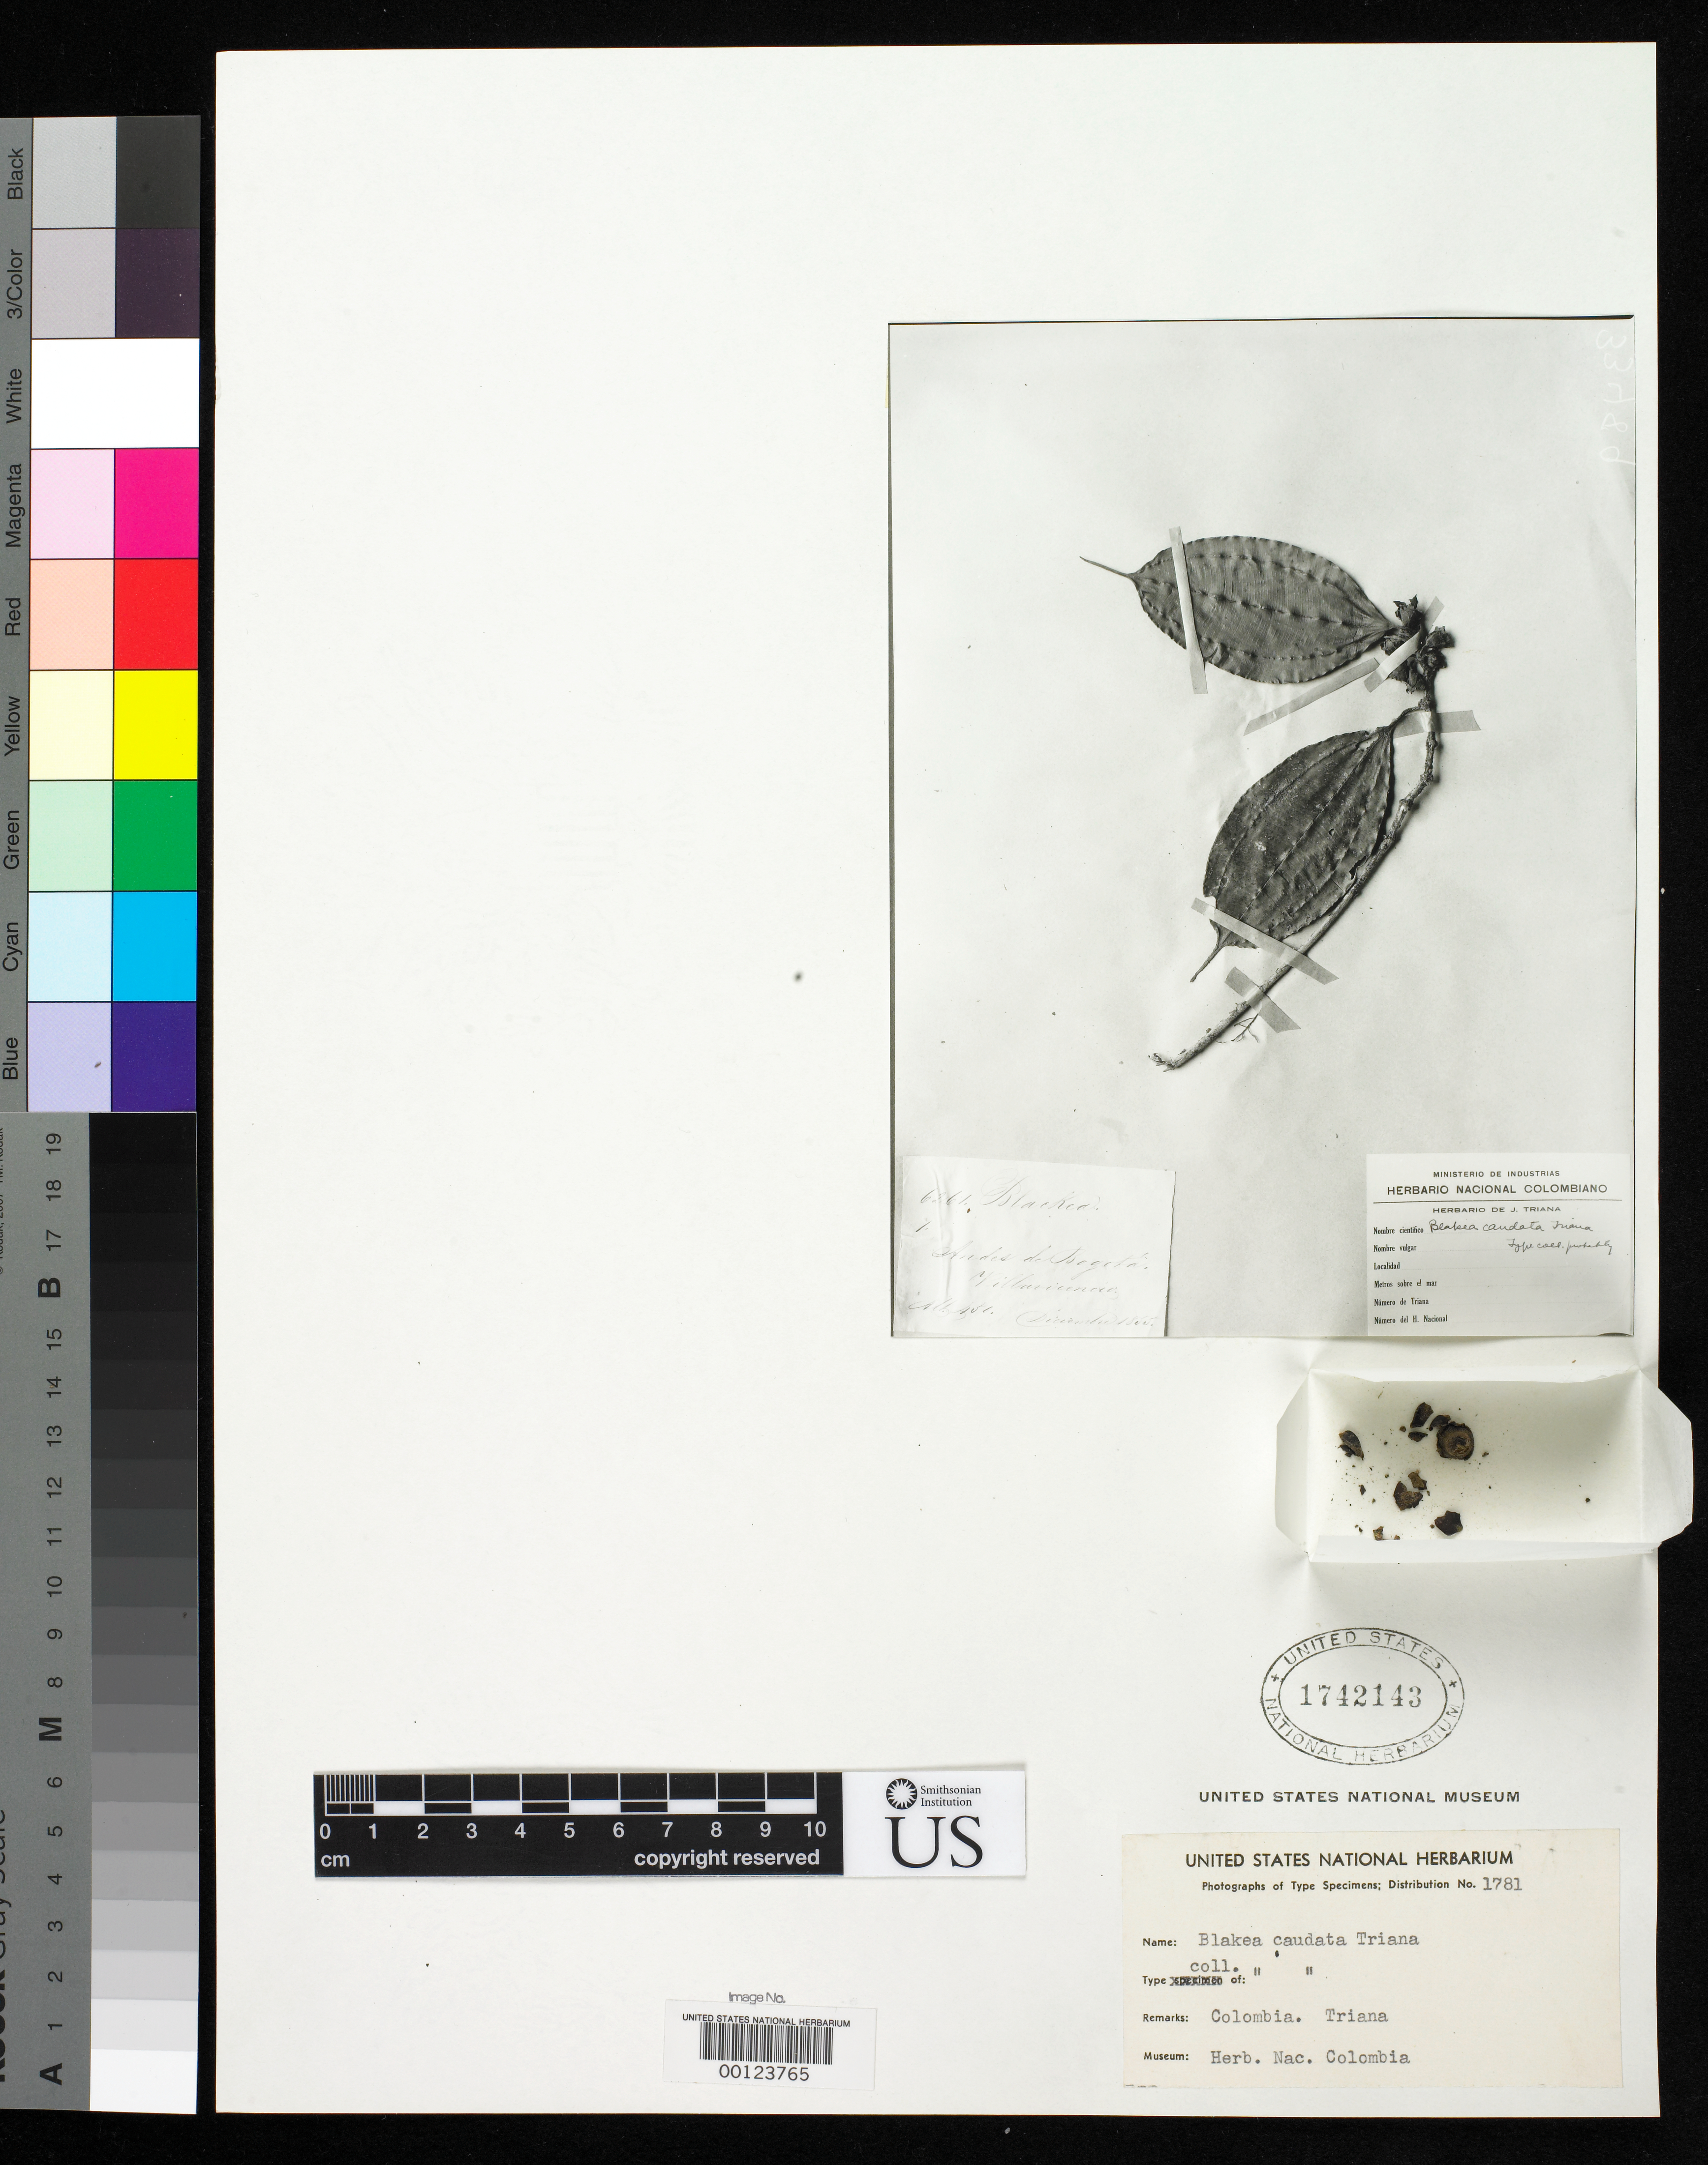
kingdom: Plantae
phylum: Tracheophyta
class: Magnoliopsida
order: Myrtales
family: Melastomataceae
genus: Blakea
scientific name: Blakea caudata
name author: Triana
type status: Type Fragment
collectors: J. J. Triana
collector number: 4080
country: Colombia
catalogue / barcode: US 1742143